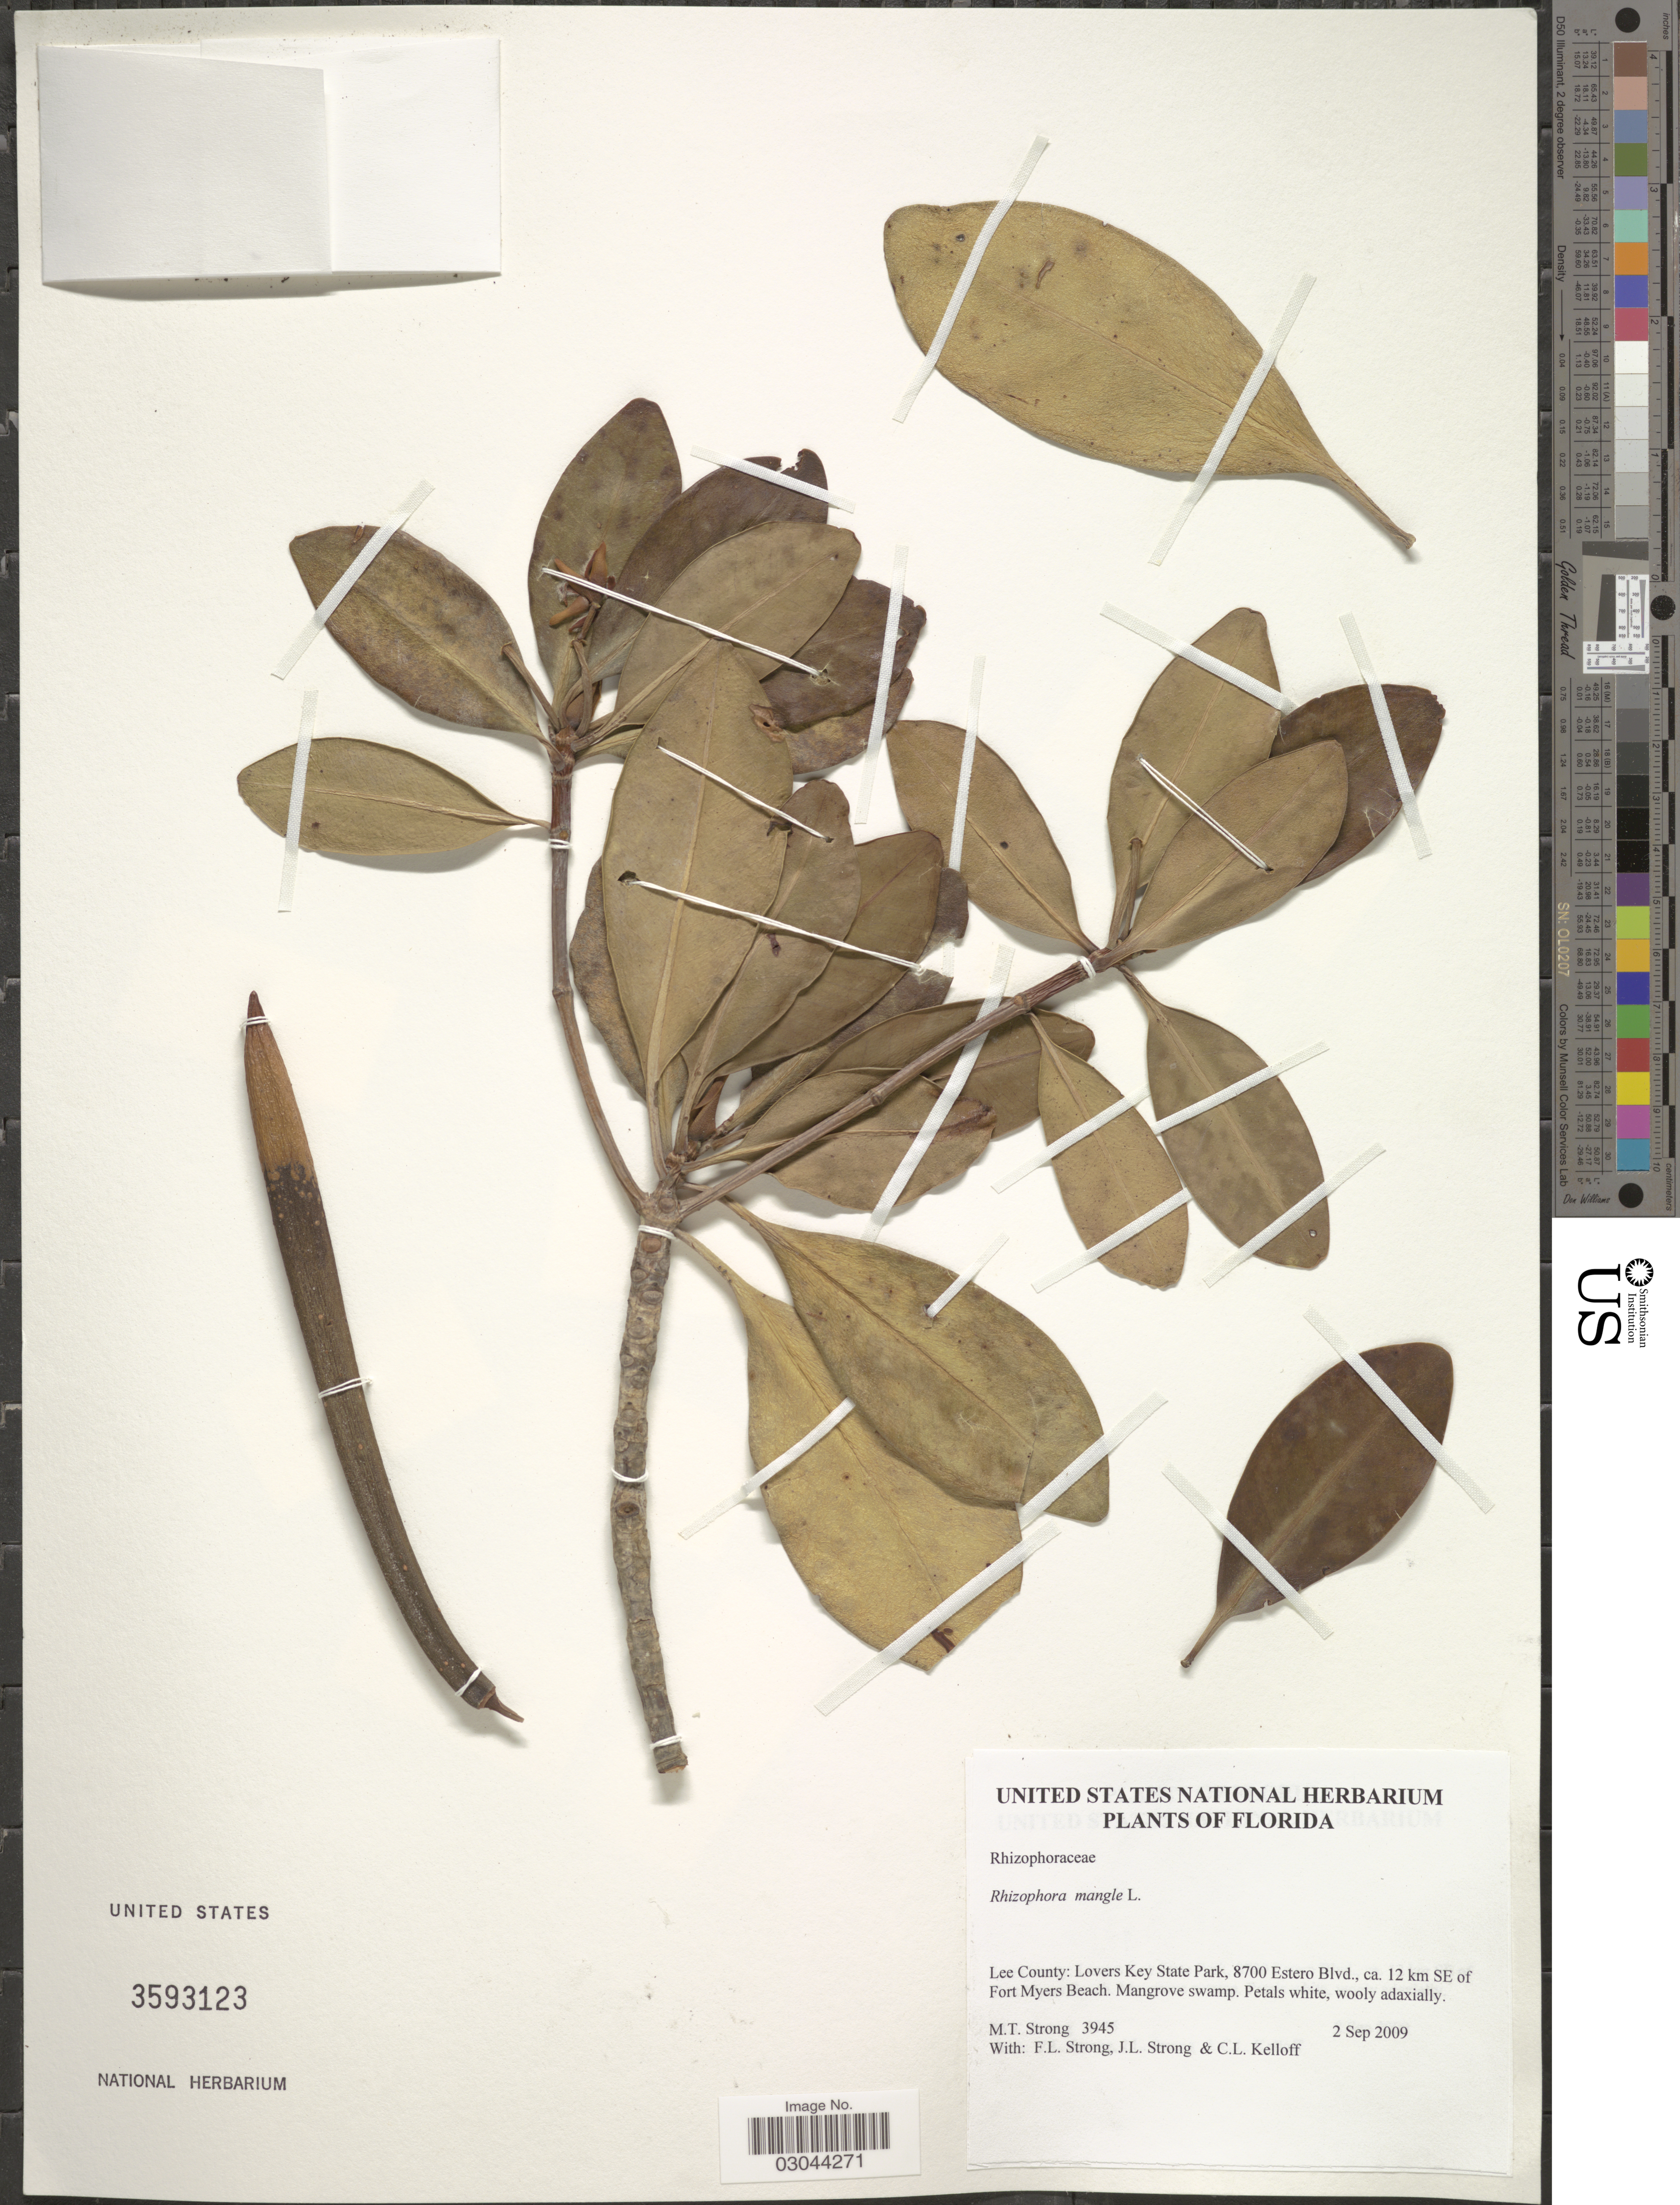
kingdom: Plantae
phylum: Tracheophyta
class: Magnoliopsida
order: Malpighiales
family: Rhizophoraceae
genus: Rhizophora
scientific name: Rhizophora mangle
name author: L.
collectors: M. T. Strong, F. L. Strong, J. L. Strong & C. L. Kelloff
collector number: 3945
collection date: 2009-09-02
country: United States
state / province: Florida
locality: Lee County: Lovers Key State Park, 8700 Estero Blvd., ca. 12 km SE of Fort Myers Beach.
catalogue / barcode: US 3593123